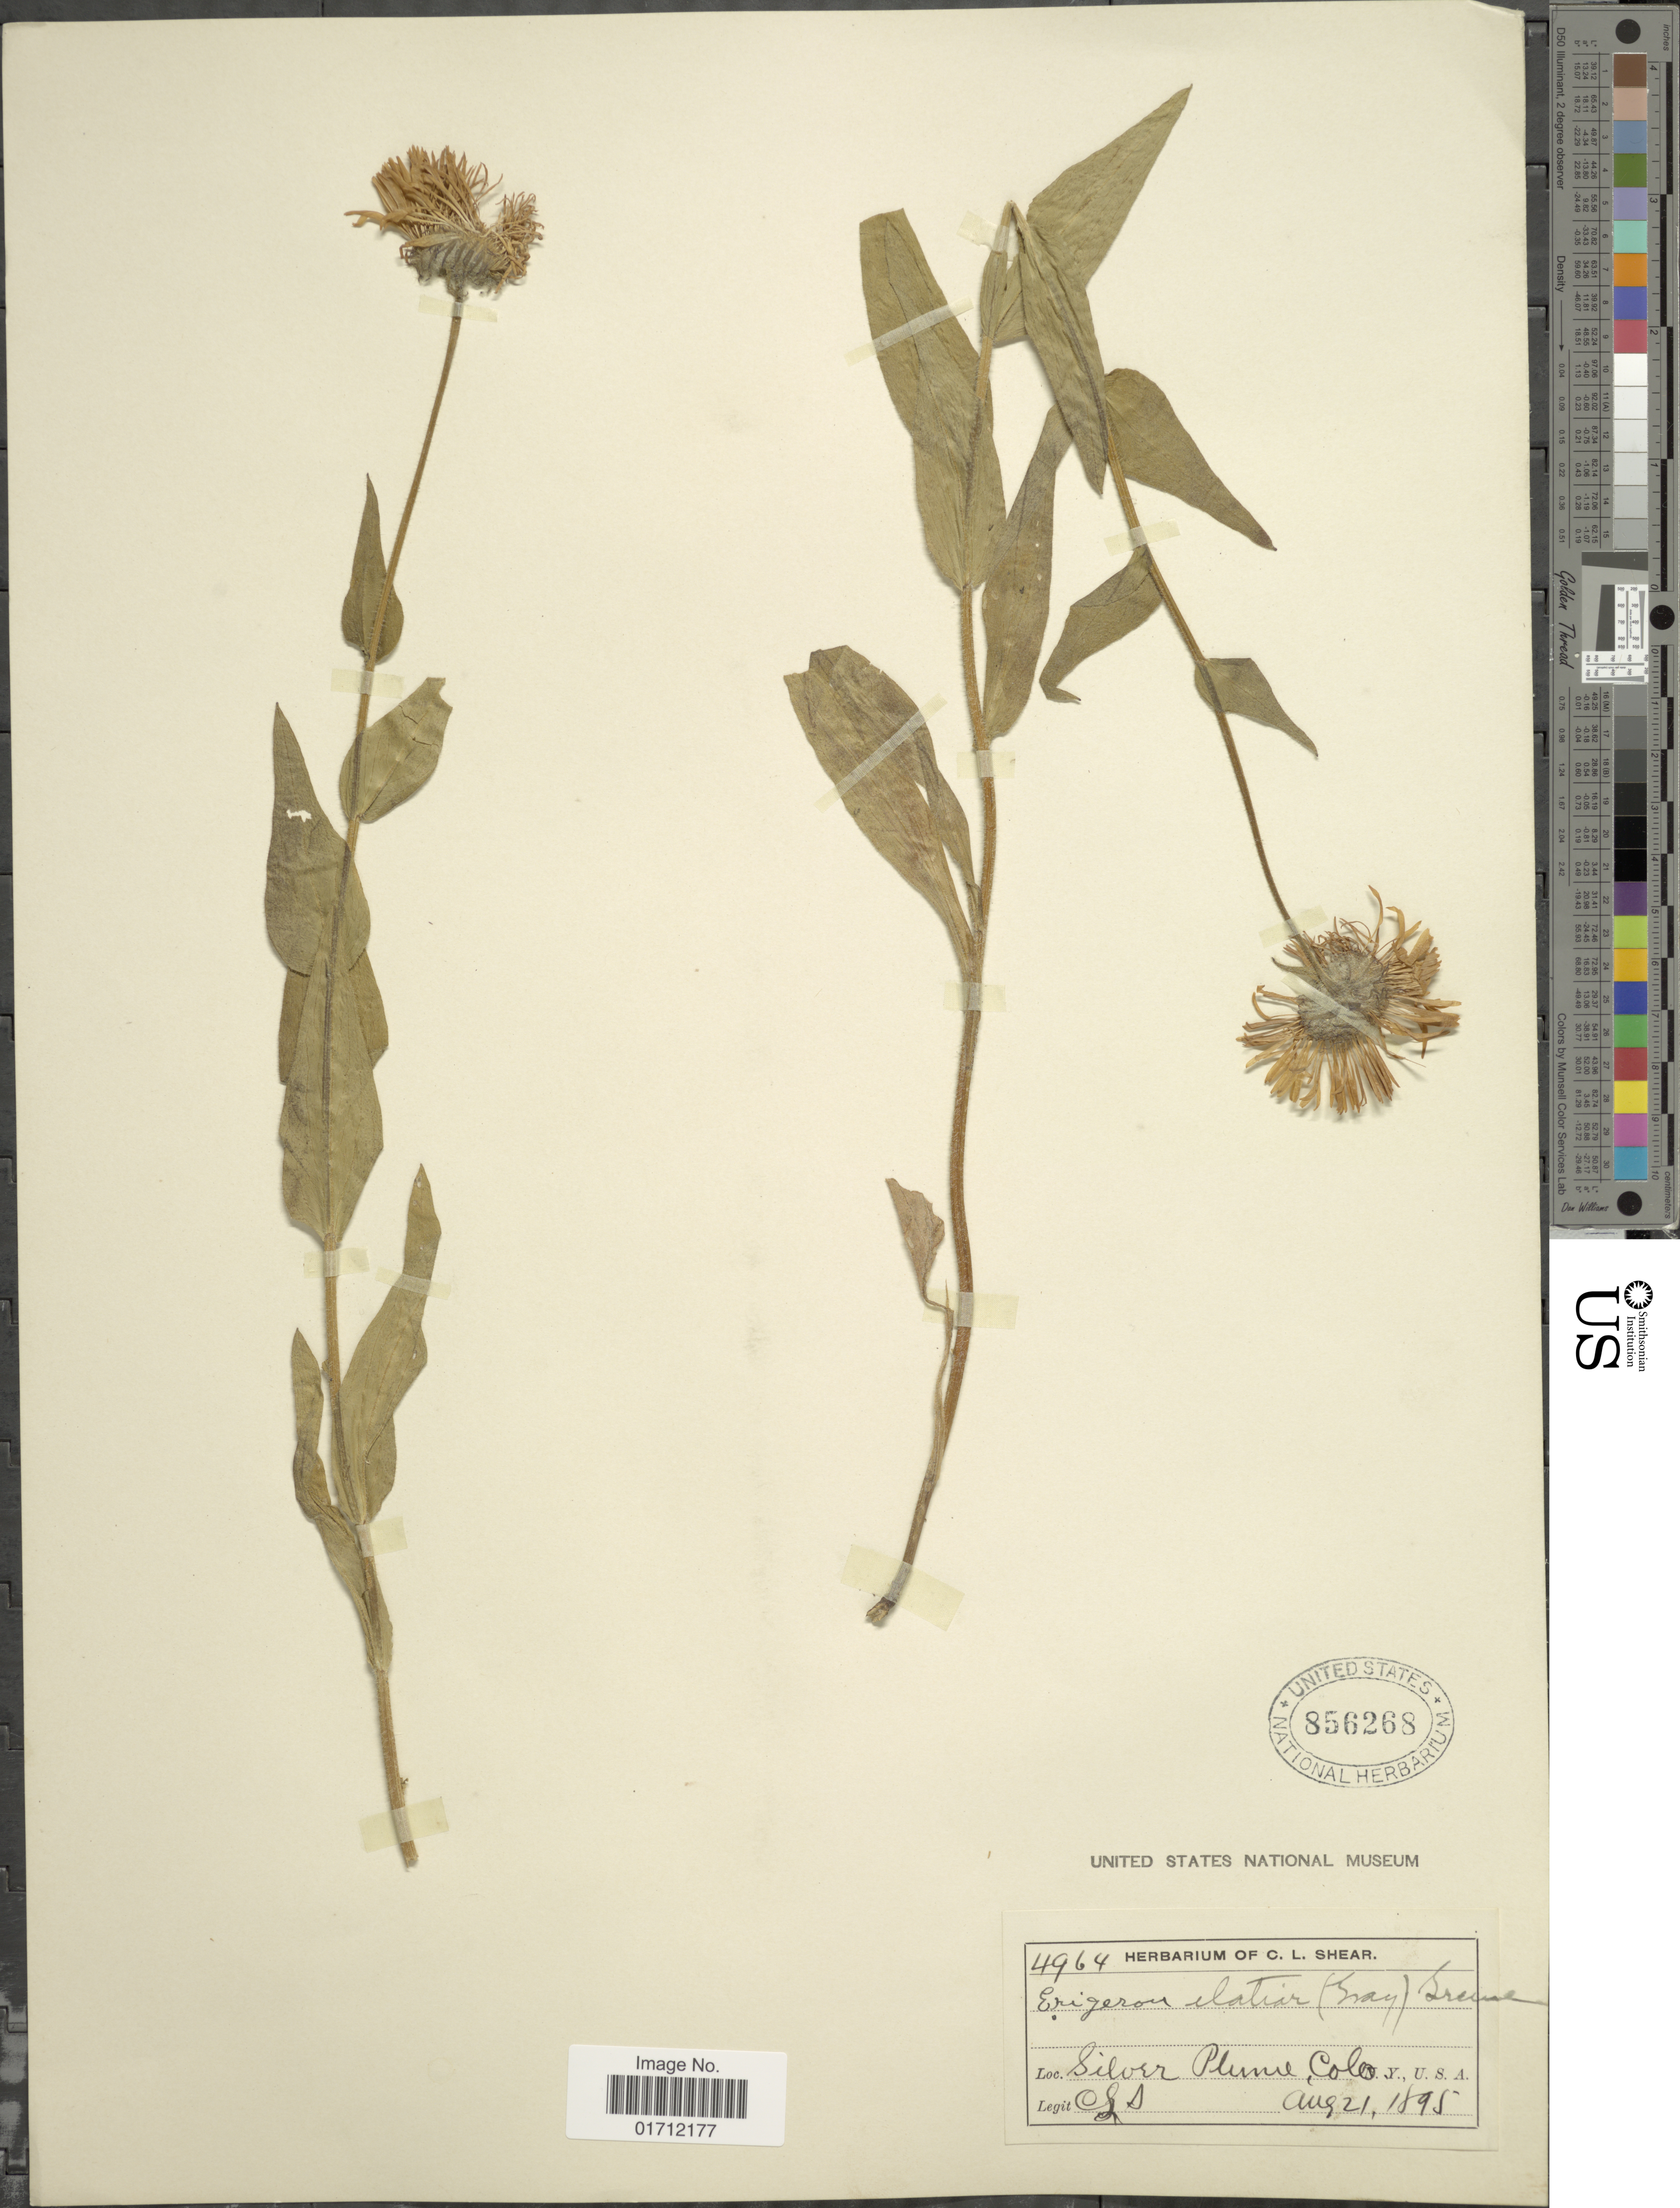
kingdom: Plantae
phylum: Tracheophyta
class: Magnoliopsida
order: Asterales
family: Asteraceae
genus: Erigeron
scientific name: Erigeron elatior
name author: (A. Gray) Greene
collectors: C. L. Shear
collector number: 464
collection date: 1895-08-21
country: United States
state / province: Colorado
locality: Silver Plume.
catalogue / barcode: US 856268